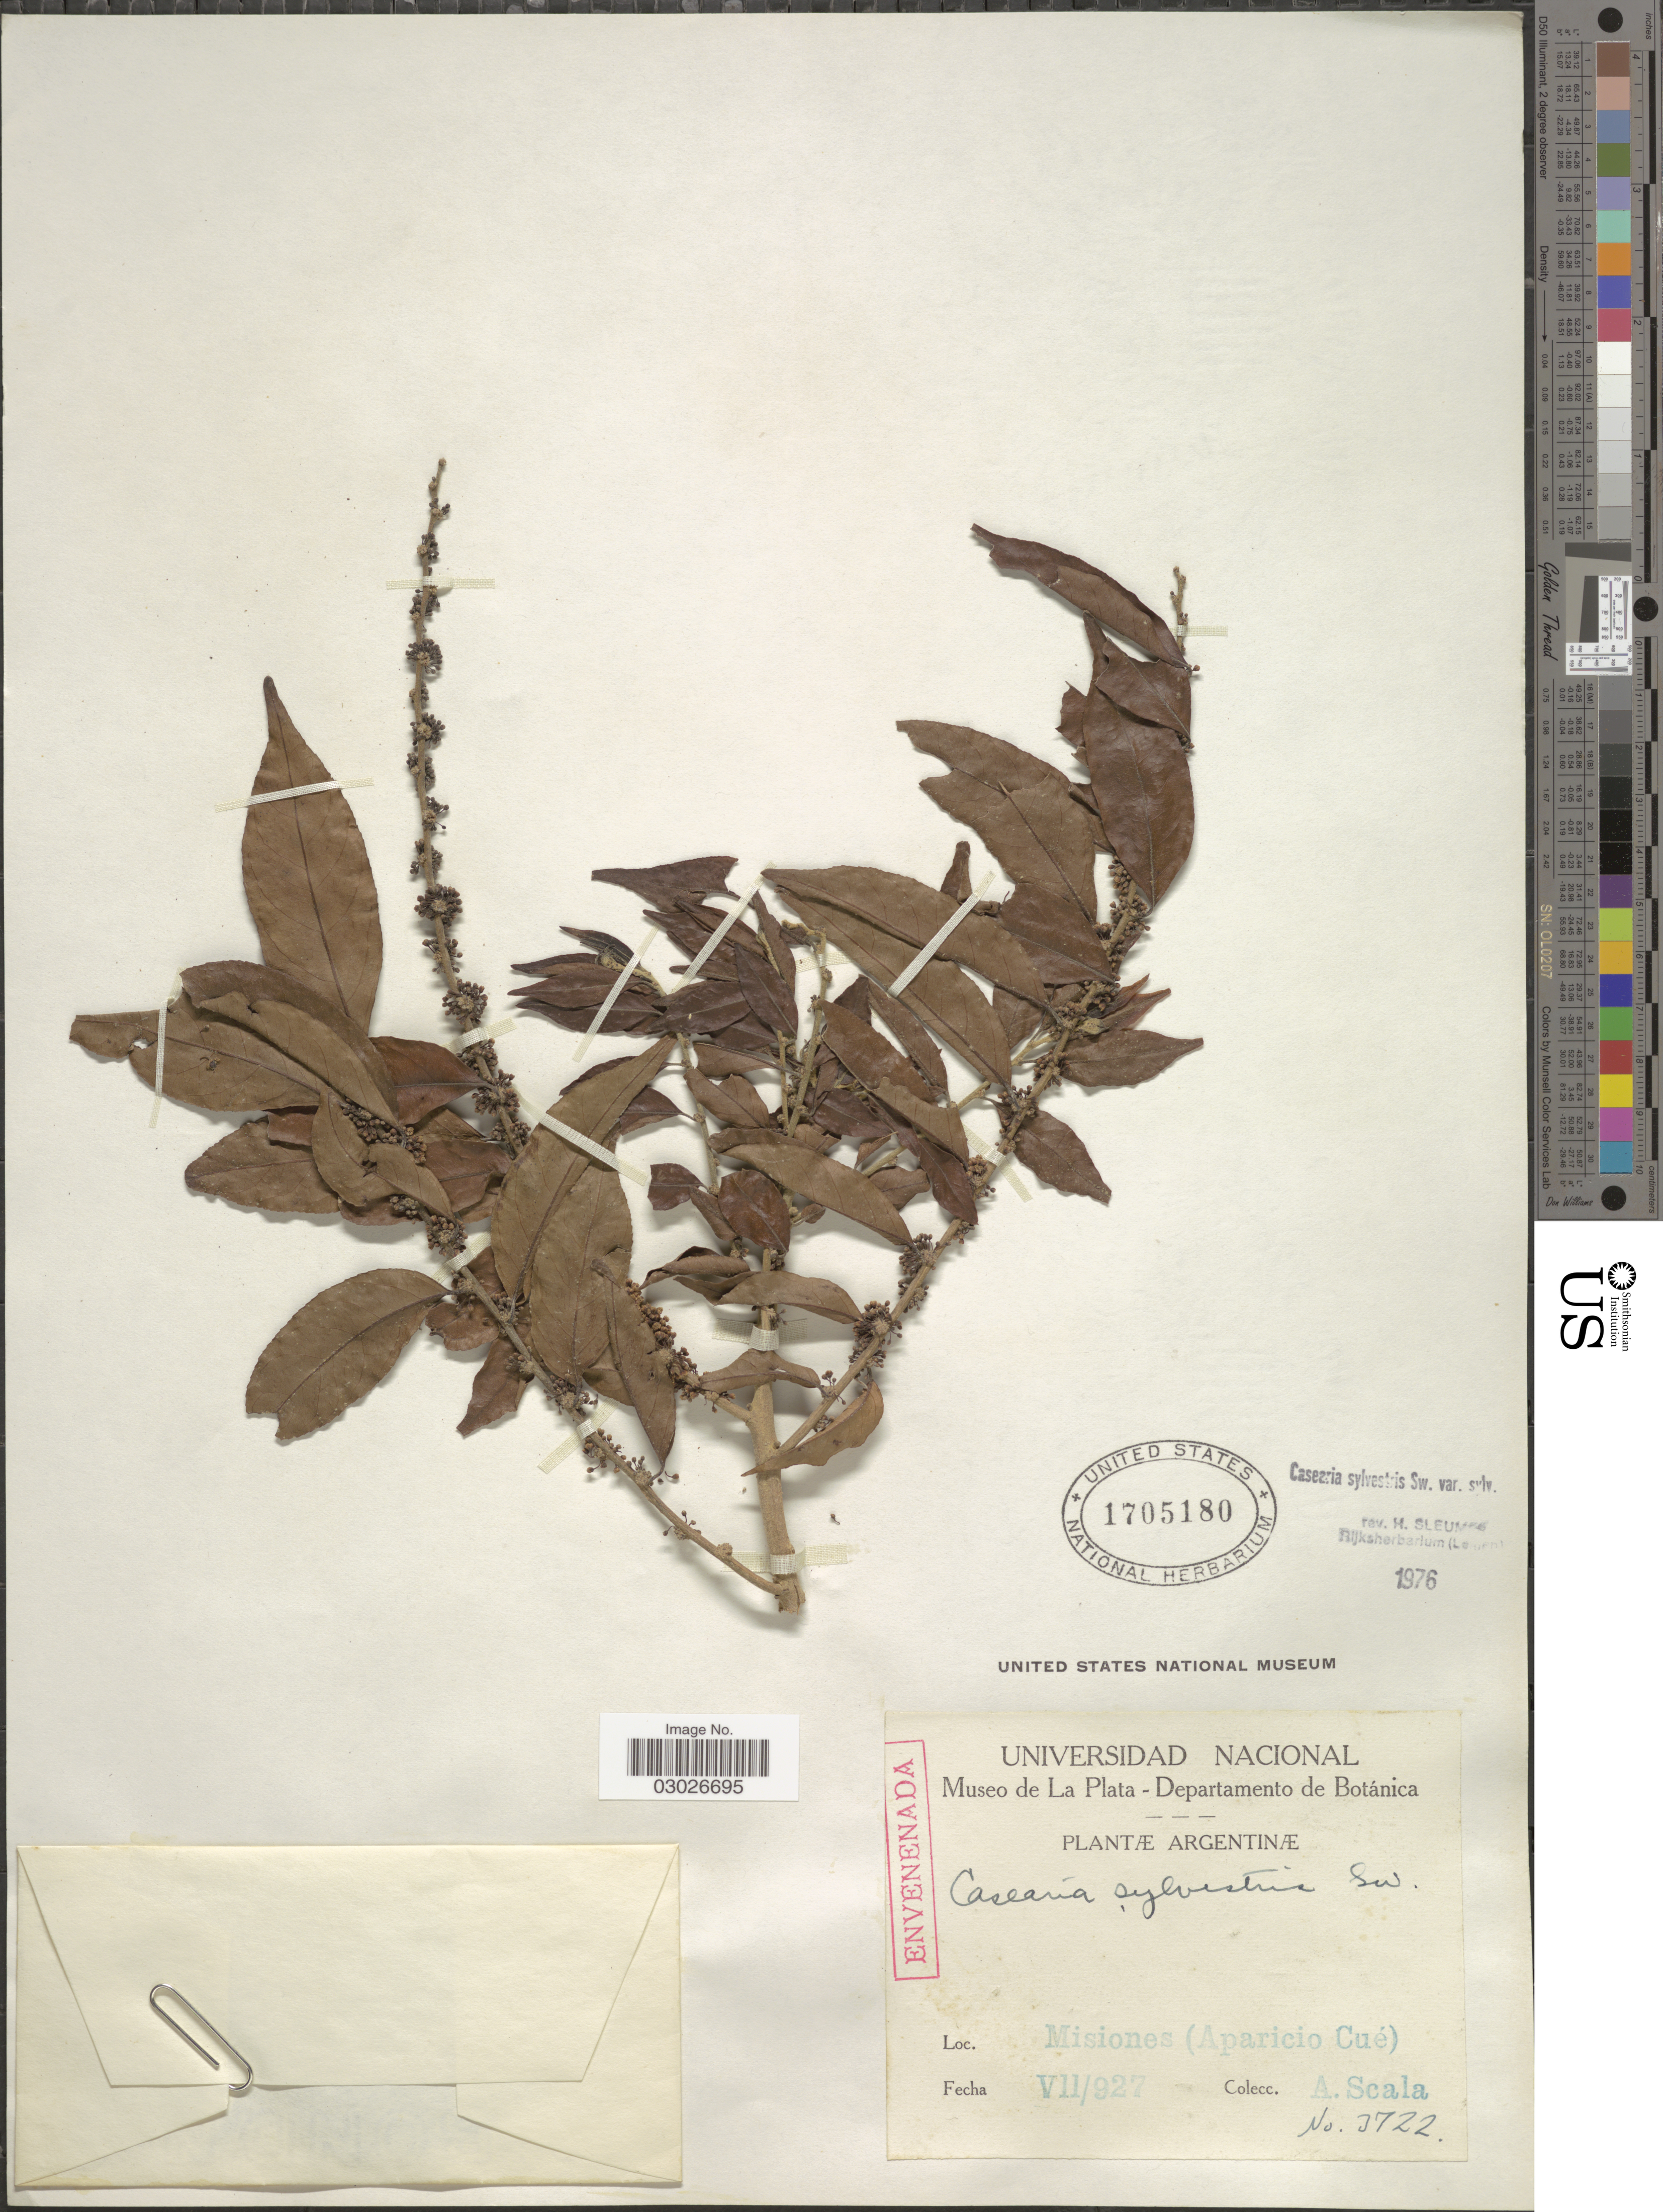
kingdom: Plantae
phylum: Tracheophyta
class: Magnoliopsida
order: Malpighiales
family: Salicaceae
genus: Casearia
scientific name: Casearia sylvestris var. sylvestris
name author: Sw.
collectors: A. Scala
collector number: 3722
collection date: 1927-07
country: Argentina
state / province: Misiones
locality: Aparicio Cué.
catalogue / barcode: US 1705180